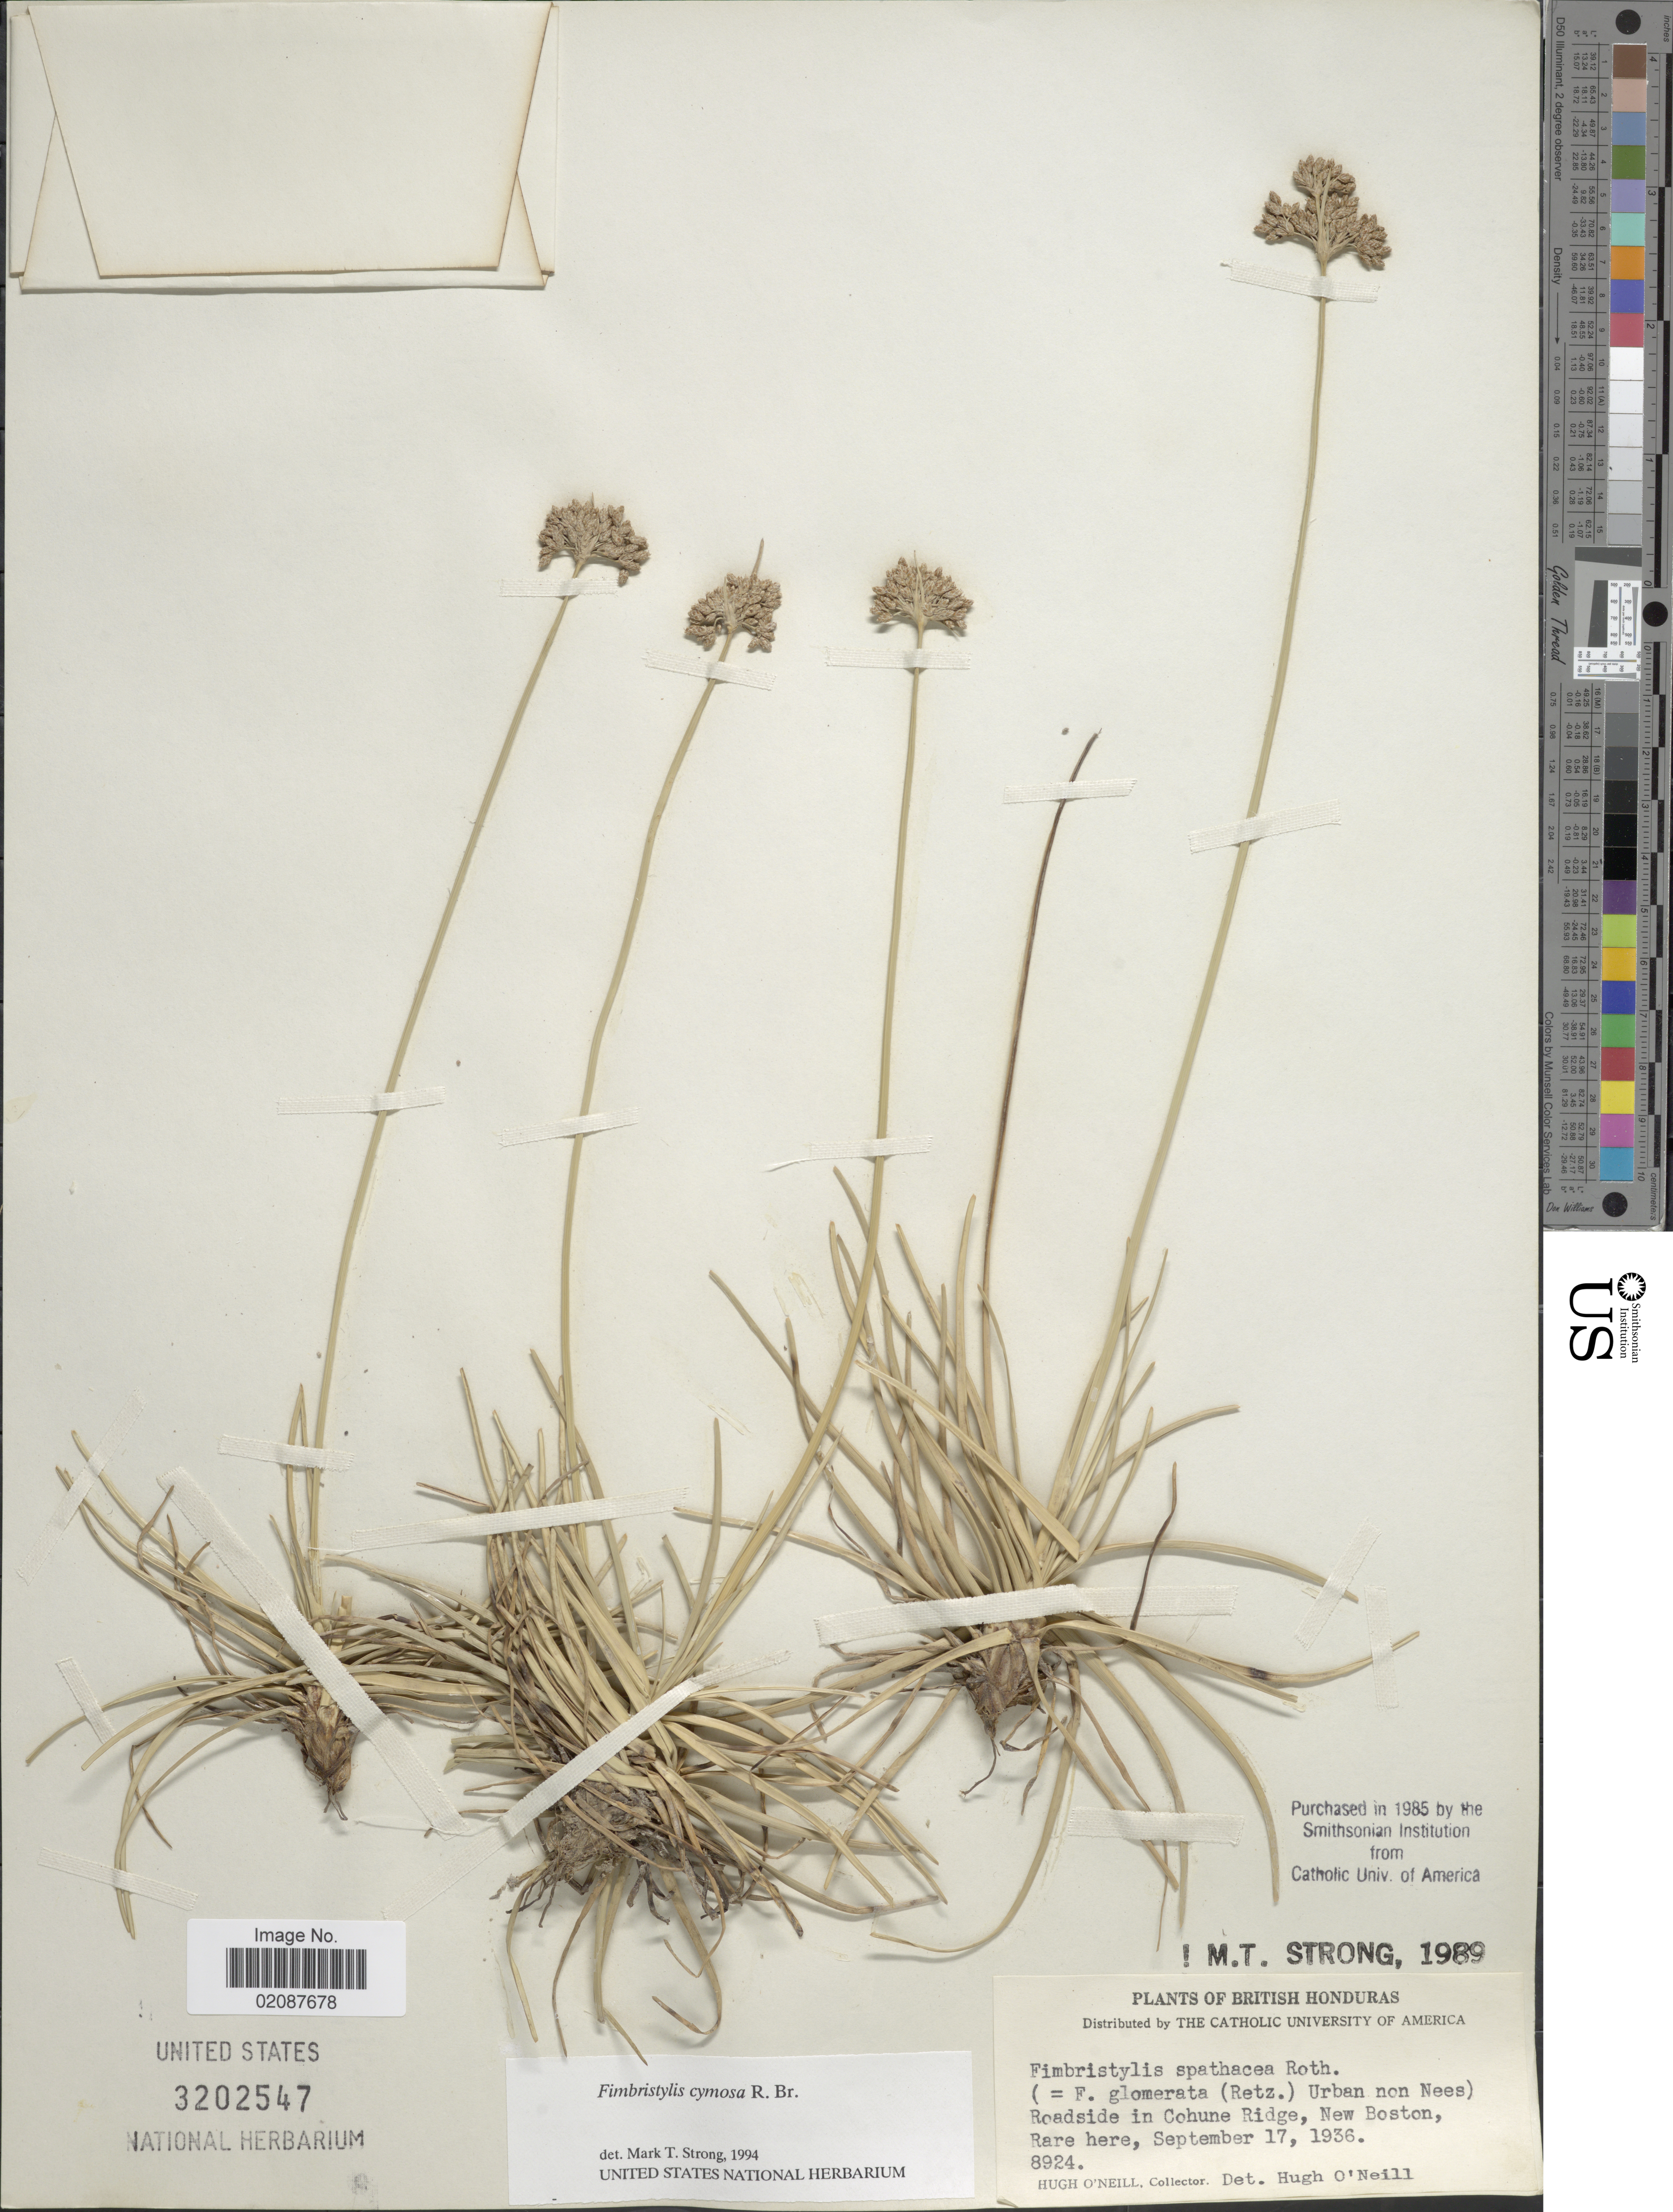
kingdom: Plantae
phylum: Tracheophyta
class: Liliopsida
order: Poales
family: Cyperaceae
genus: Fimbristylis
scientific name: Fimbristylis cymosa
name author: R. Br.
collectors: H. O'Neill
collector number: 8924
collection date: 1936-09-17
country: Belize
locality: Roadside in Cohune Ridge, New Boston, British Honduras.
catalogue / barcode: US 3202547